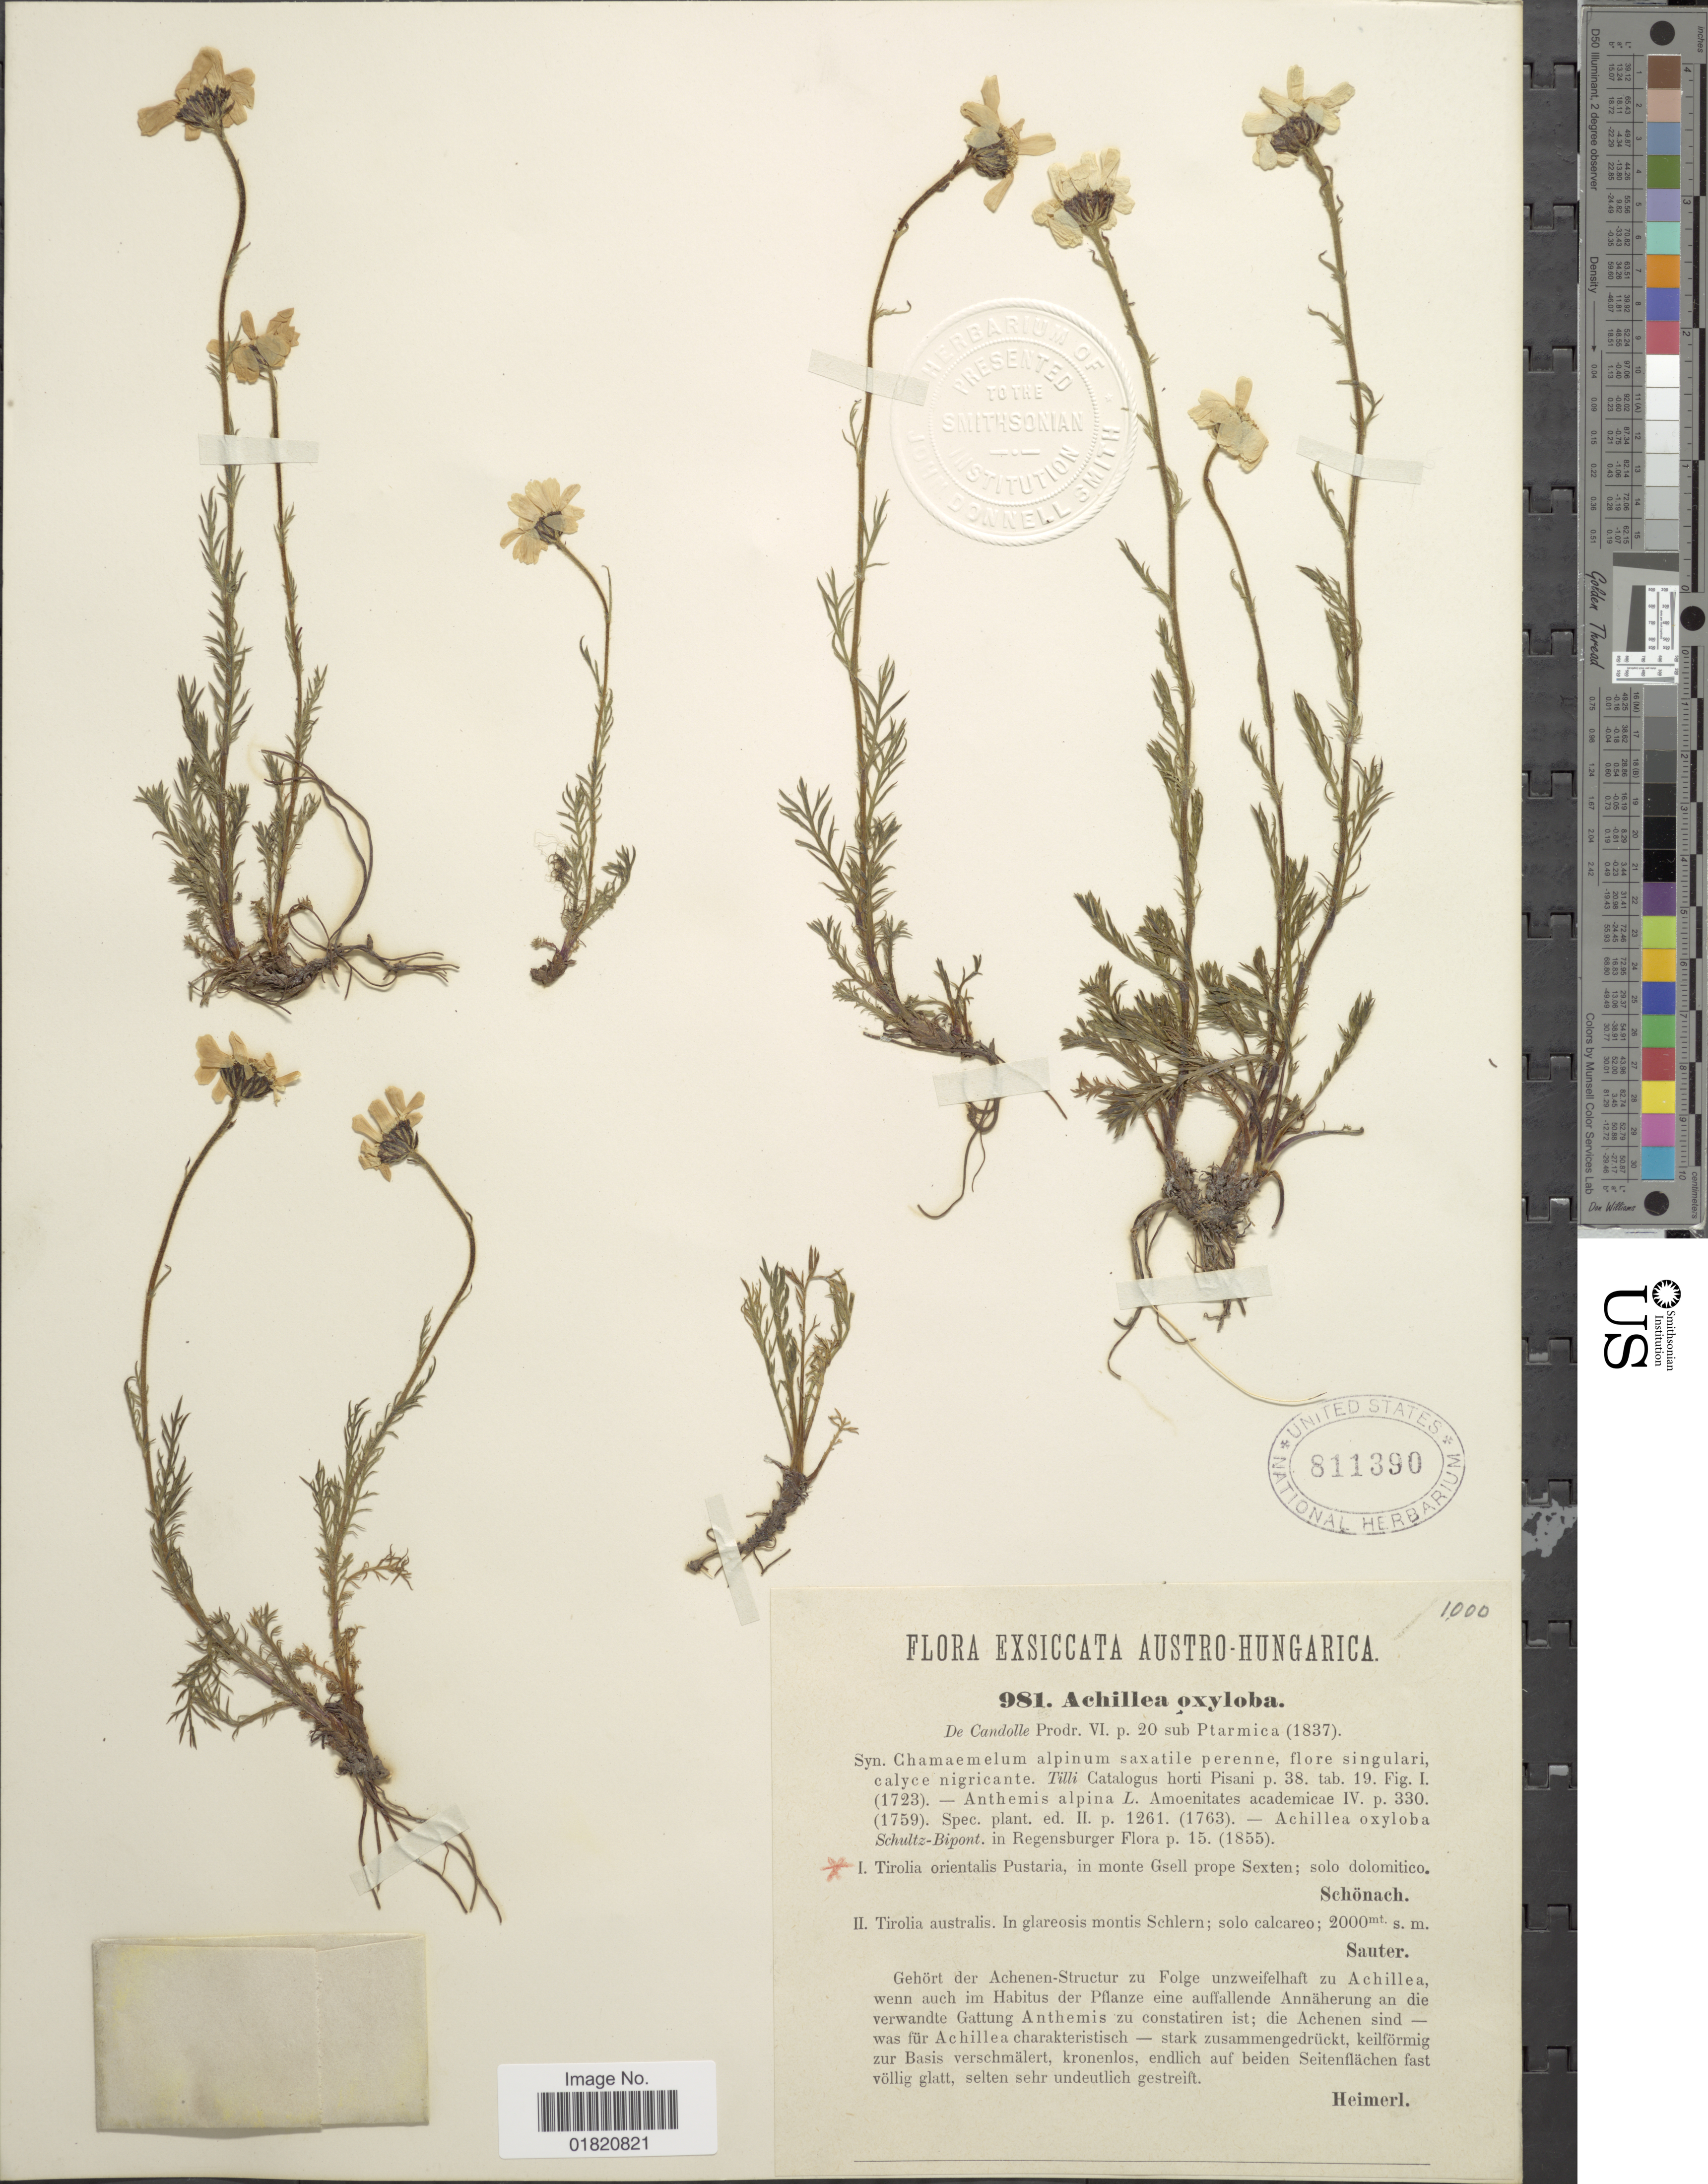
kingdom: Plantae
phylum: Tracheophyta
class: Magnoliopsida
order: Asterales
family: Asteraceae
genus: Achillea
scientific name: Achillea oxyloba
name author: (DC.) Sch. Bip.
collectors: Schönach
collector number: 981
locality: Austro-Hungarica. Tirolia orientalis Pustaria, in monte Gsell prope Sexten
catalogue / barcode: US 811390